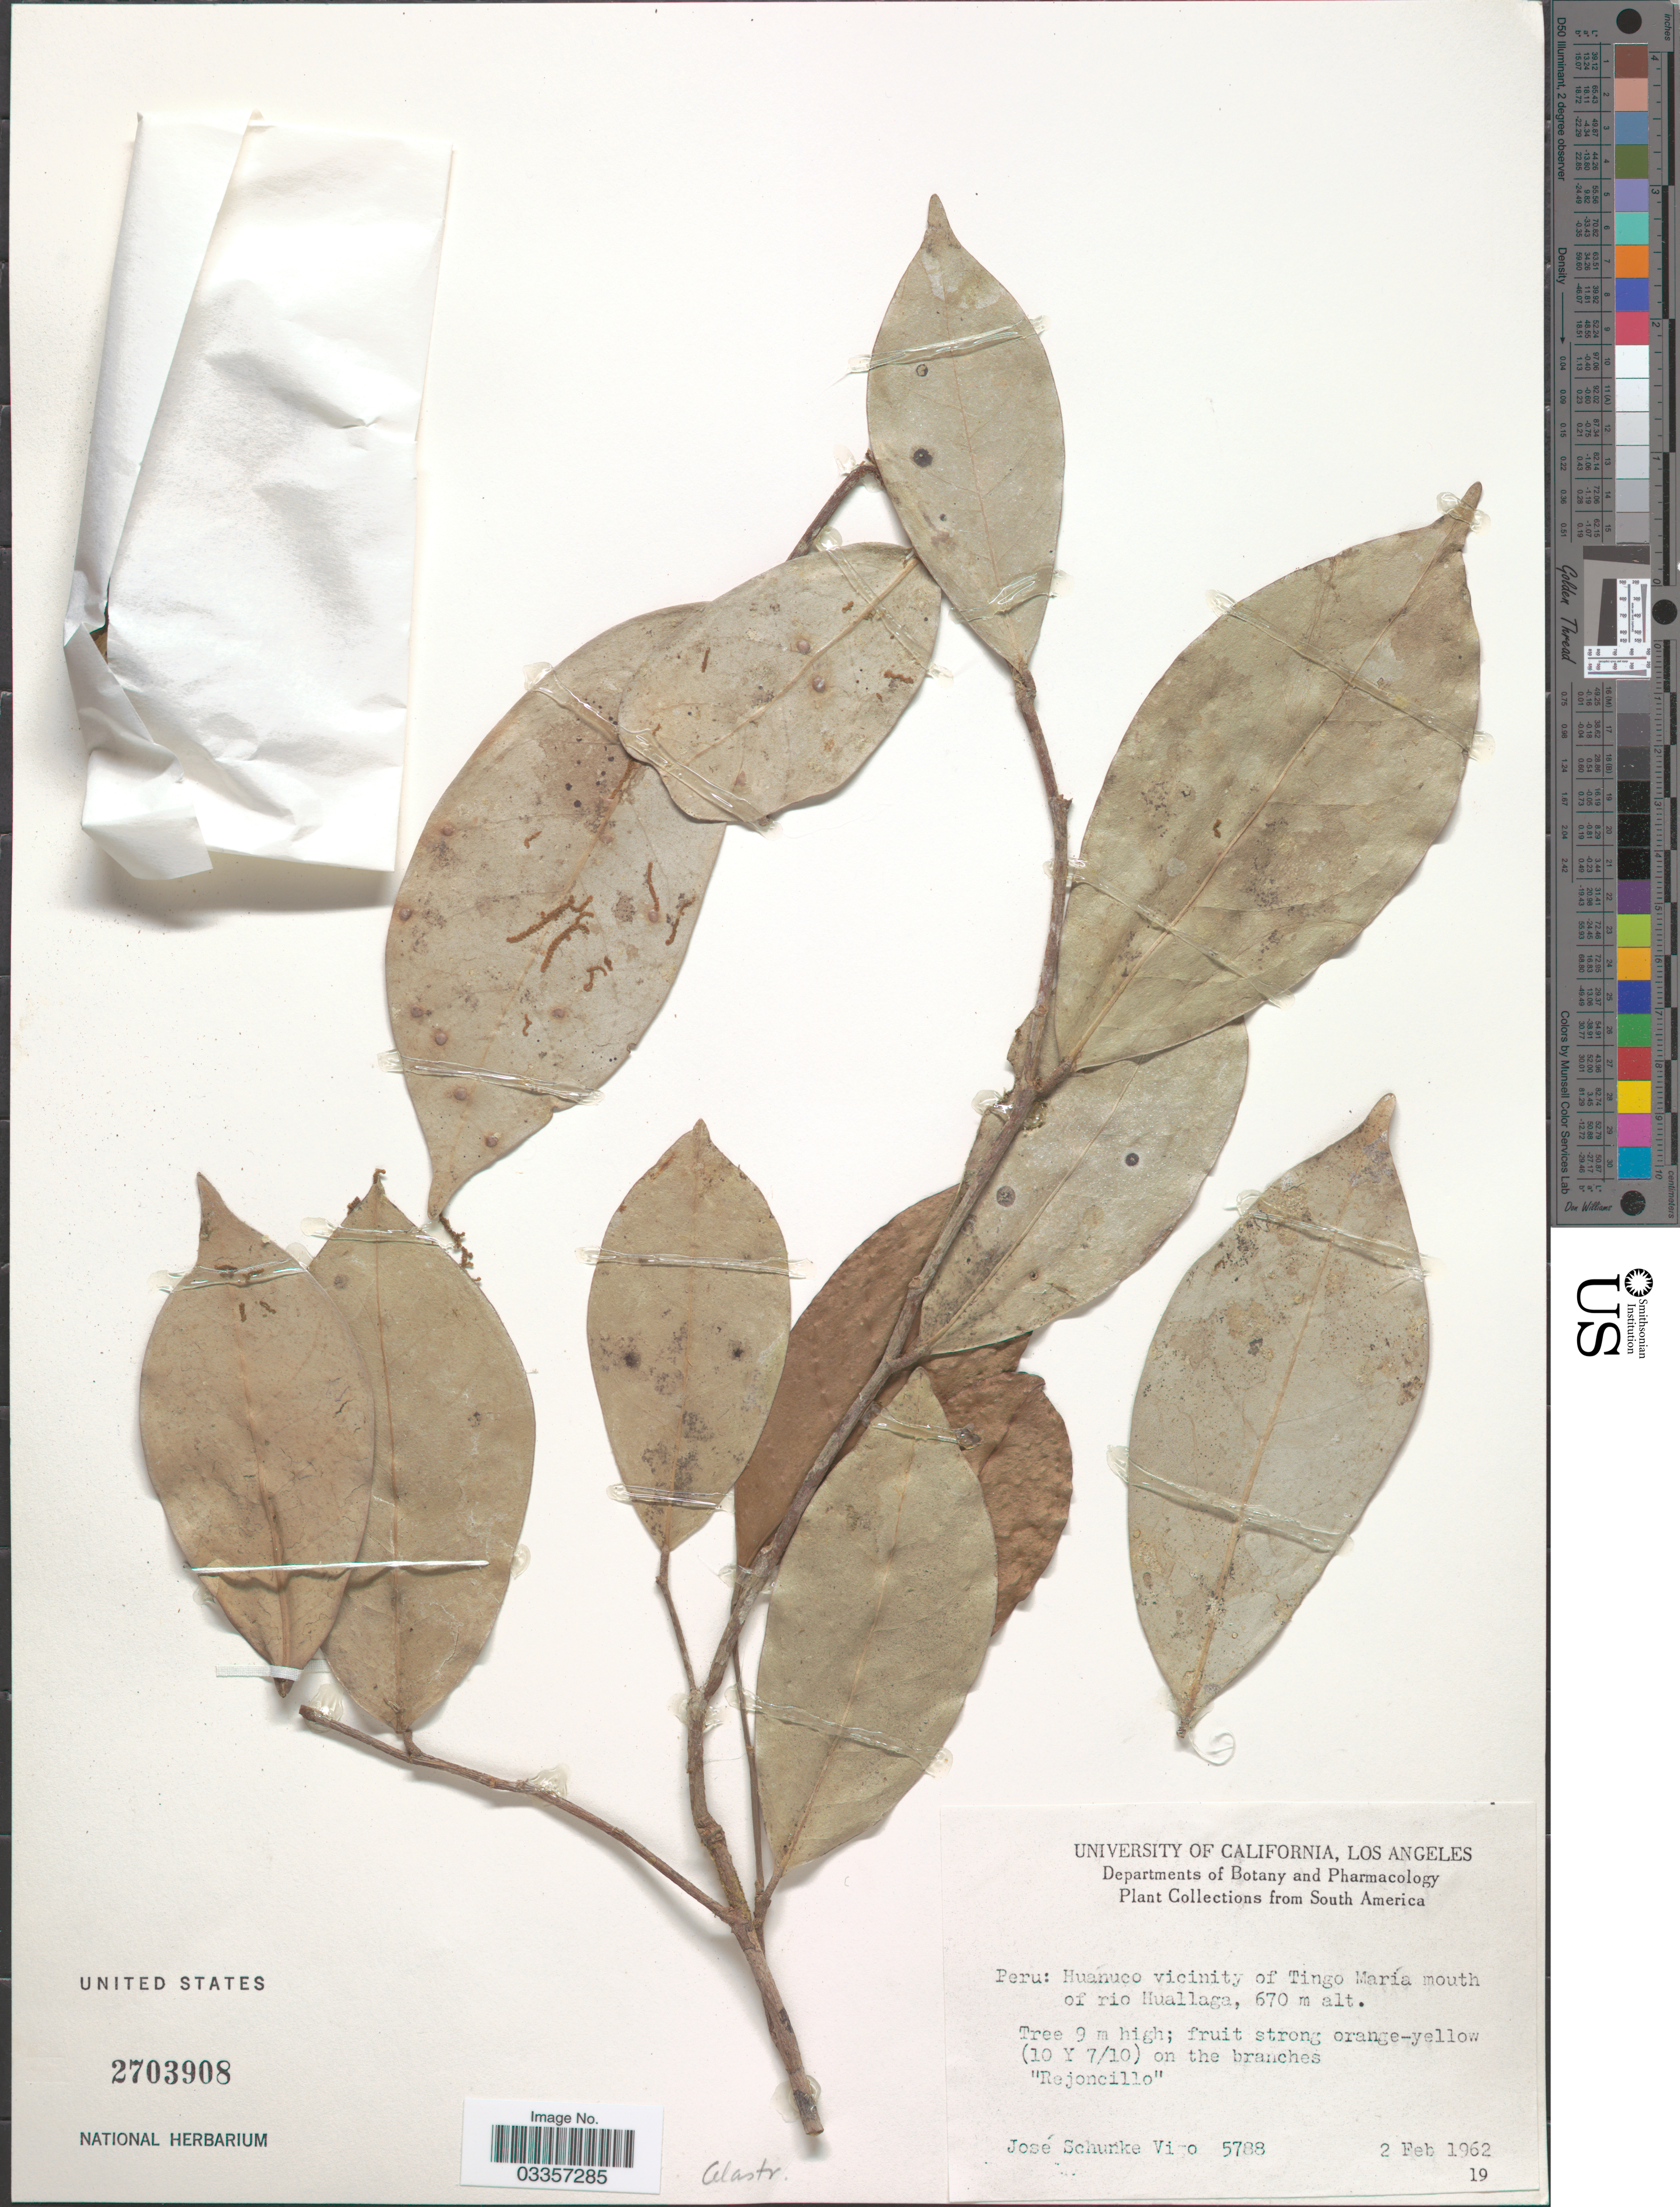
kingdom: Plantae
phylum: Tracheophyta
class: Magnoliopsida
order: Celastrales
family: Celastraceae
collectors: J. Schunke Vigo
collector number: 5788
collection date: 1962-02-02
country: Peru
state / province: Huánuco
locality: Huanuco vicinity of Tingo María mouth of rio Huallaga.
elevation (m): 670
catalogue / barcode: US 2703908